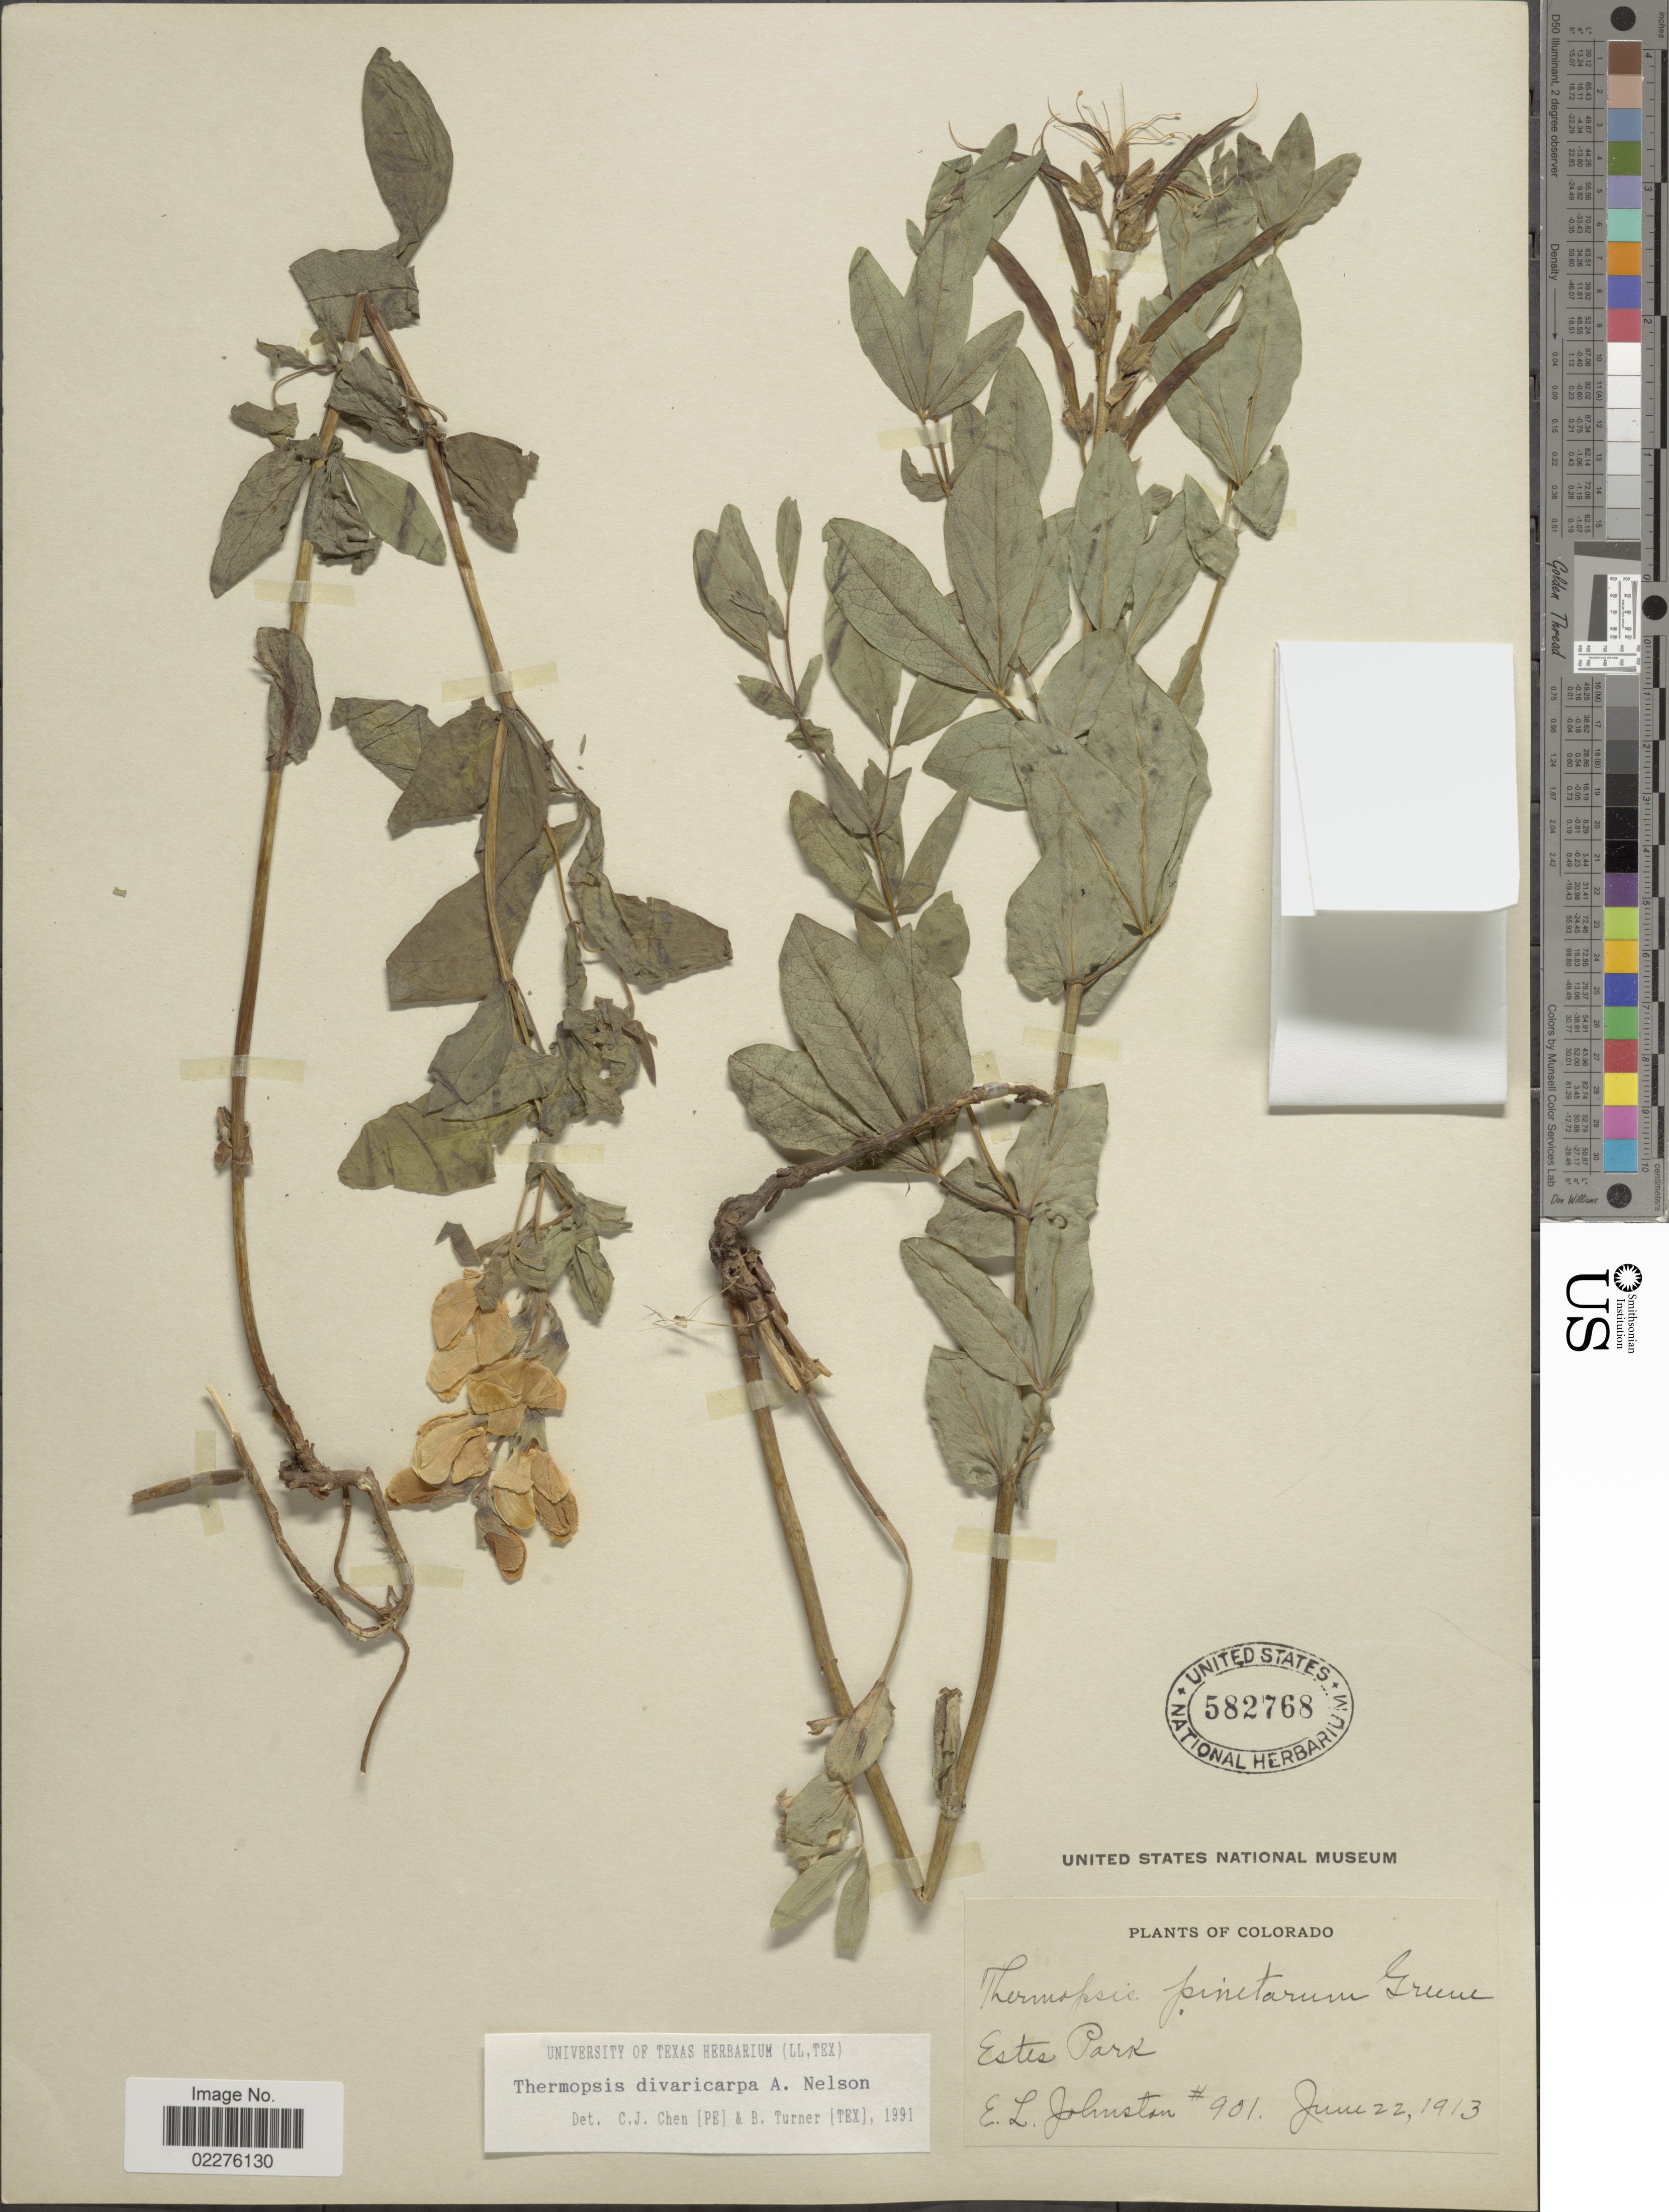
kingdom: Plantae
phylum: Tracheophyta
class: Magnoliopsida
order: Fabales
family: Fabaceae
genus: Thermopsis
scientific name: Thermopsis divaricarpa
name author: A. Nelson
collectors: E. L. Johnston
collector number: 901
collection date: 1913-06-22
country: United States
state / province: Colorado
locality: Estes Park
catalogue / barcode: US 582768